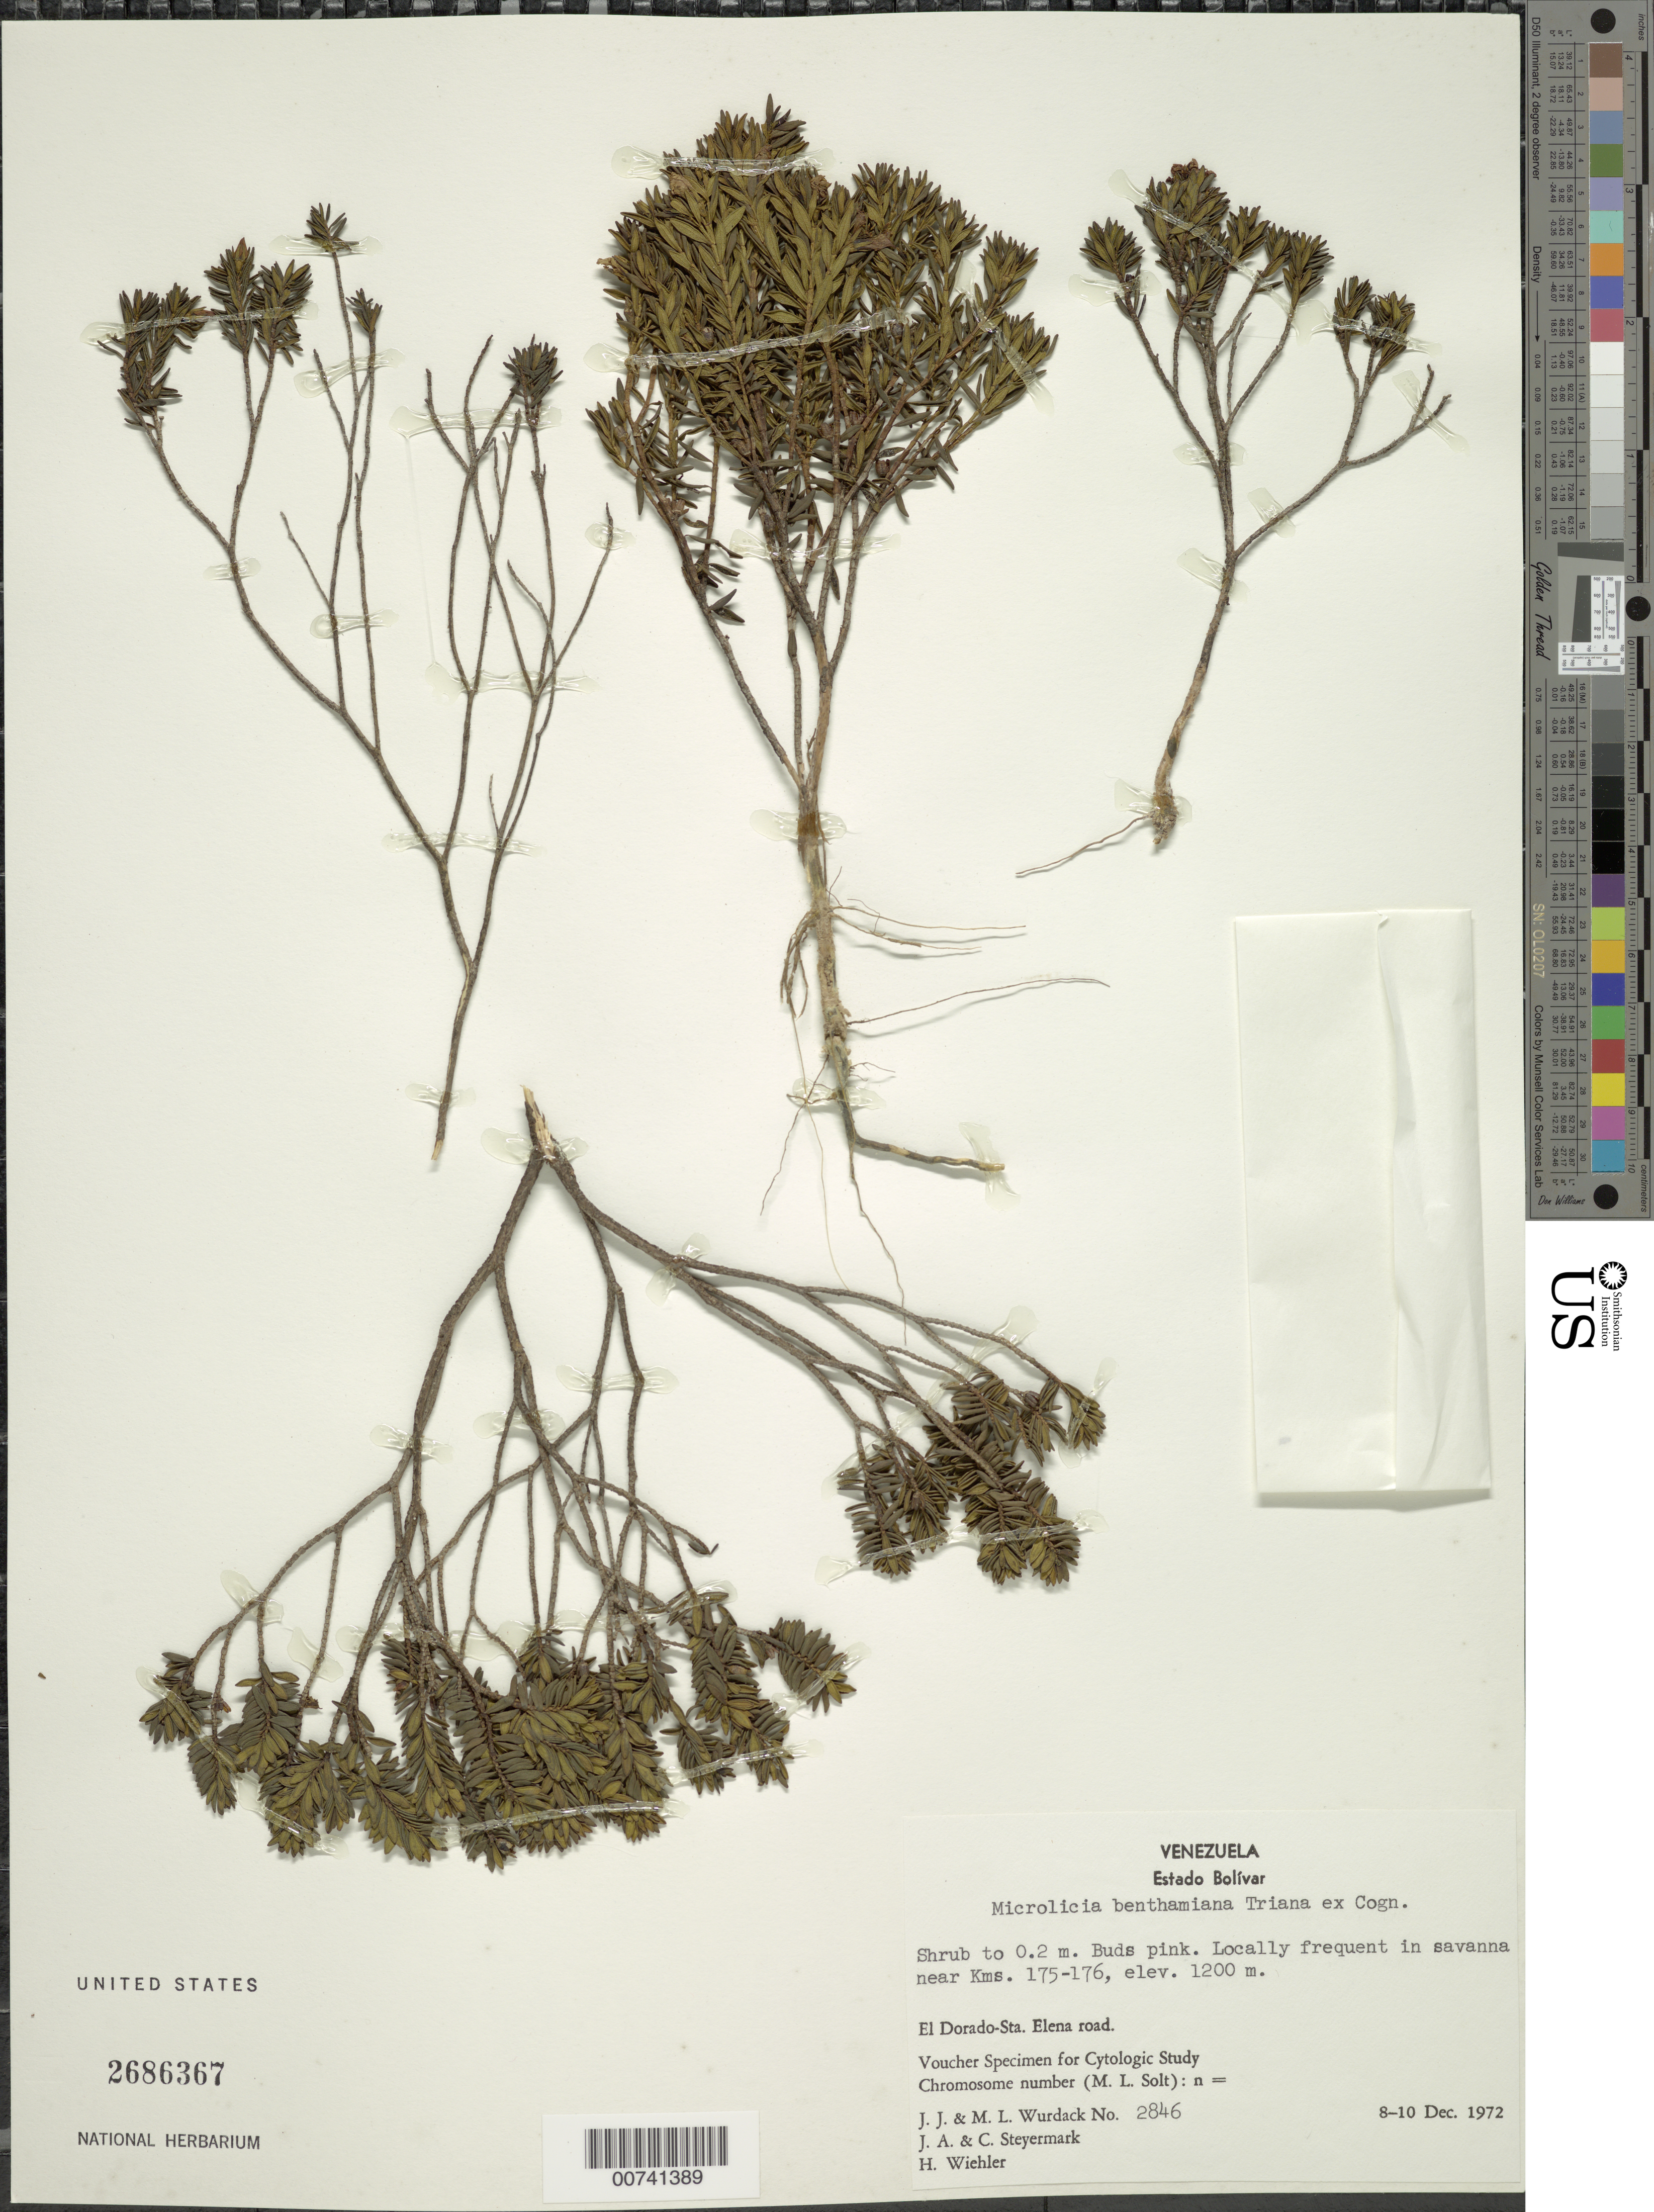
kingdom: Plantae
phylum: Tracheophyta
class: Magnoliopsida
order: Myrtales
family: Melastomataceae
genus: Microlicia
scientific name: Microlicia benthamiana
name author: Triana ex Cogn.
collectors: J. J. Wurdack, M. L. Wurdack, J. Steyermark & C. Steyermark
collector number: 2846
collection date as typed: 8-Dec-72 to 10-Dec-72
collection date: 1972-12-08/1972-12-10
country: Venezuela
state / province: Bolívar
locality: El Dorado to Sta. Elena road; near km 175-176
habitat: Savanna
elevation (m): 1200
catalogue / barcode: US 2686367